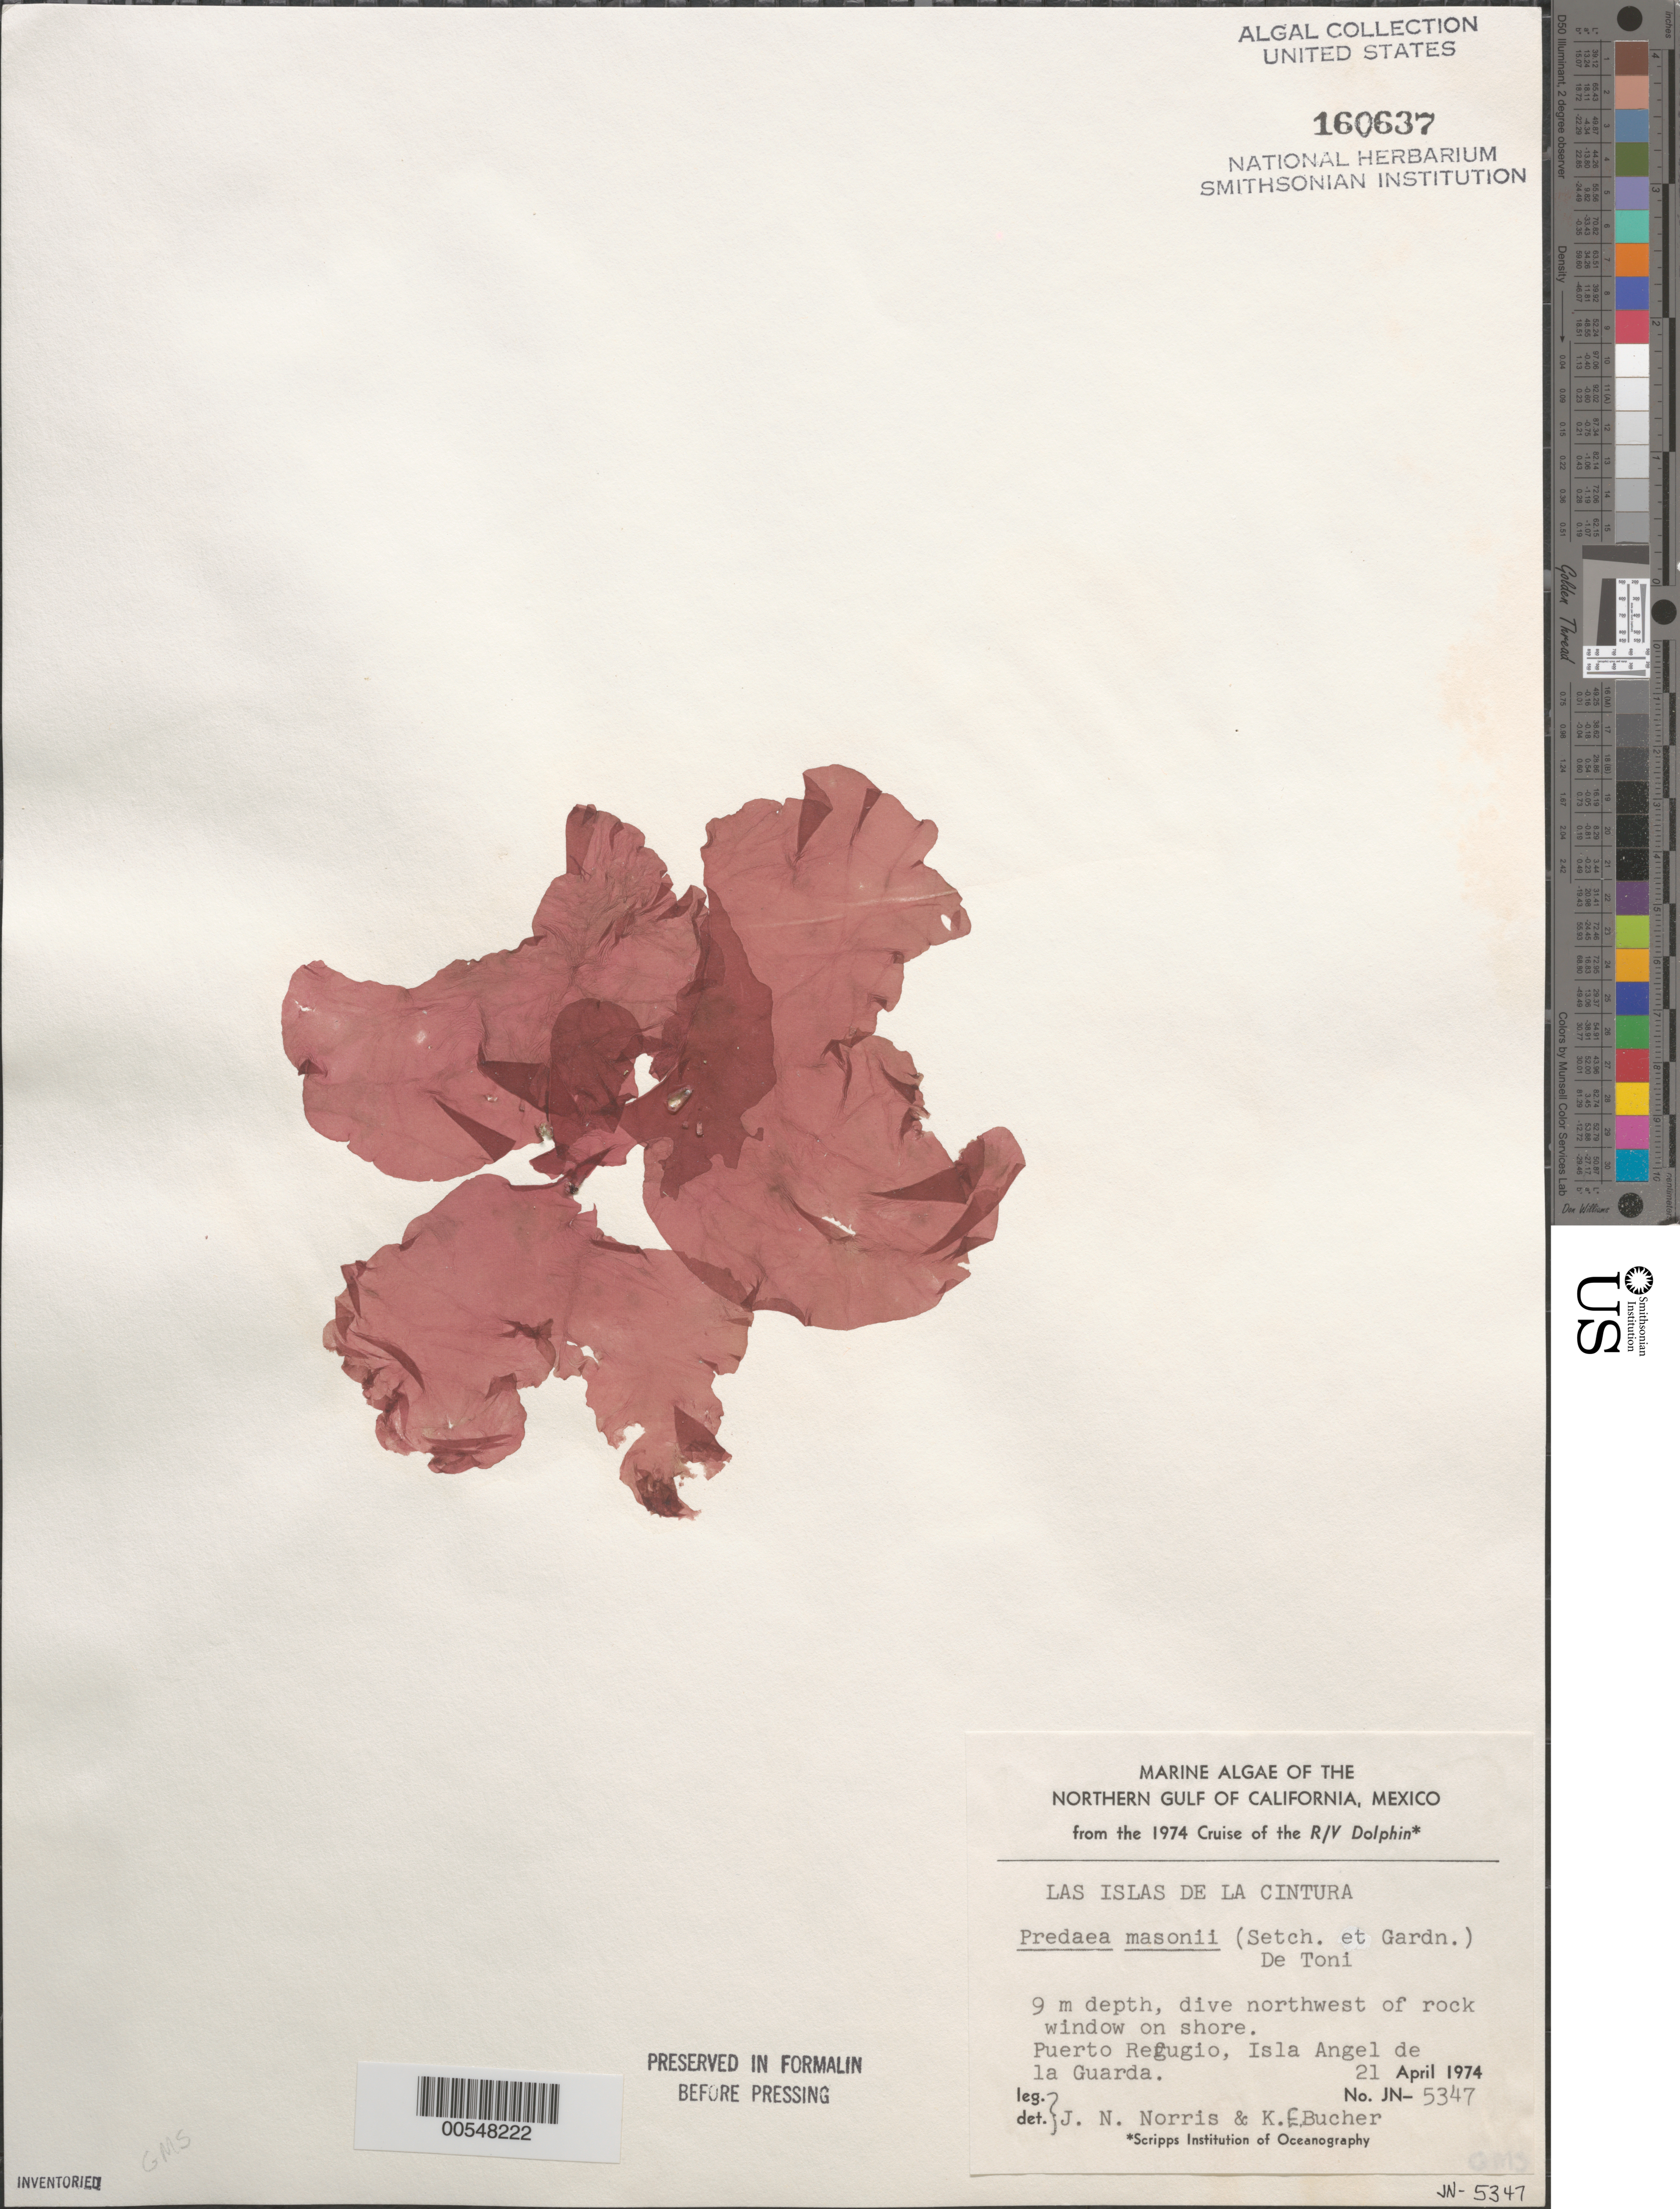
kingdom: Plantae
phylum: Rhodophyta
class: Florideophyceae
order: Nemastomatales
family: Nemastomataceae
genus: Predaea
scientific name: Predaea masonii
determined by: Norris, J. N.; Bucher, K. E.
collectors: J. N. Norris & K. E. Bucher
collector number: JN-5347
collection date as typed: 21 Apr 1974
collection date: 1974-04-21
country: Mexico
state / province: Baja California Norte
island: Isla Angel de la Guarda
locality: Puerto Refugio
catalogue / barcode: US 160637